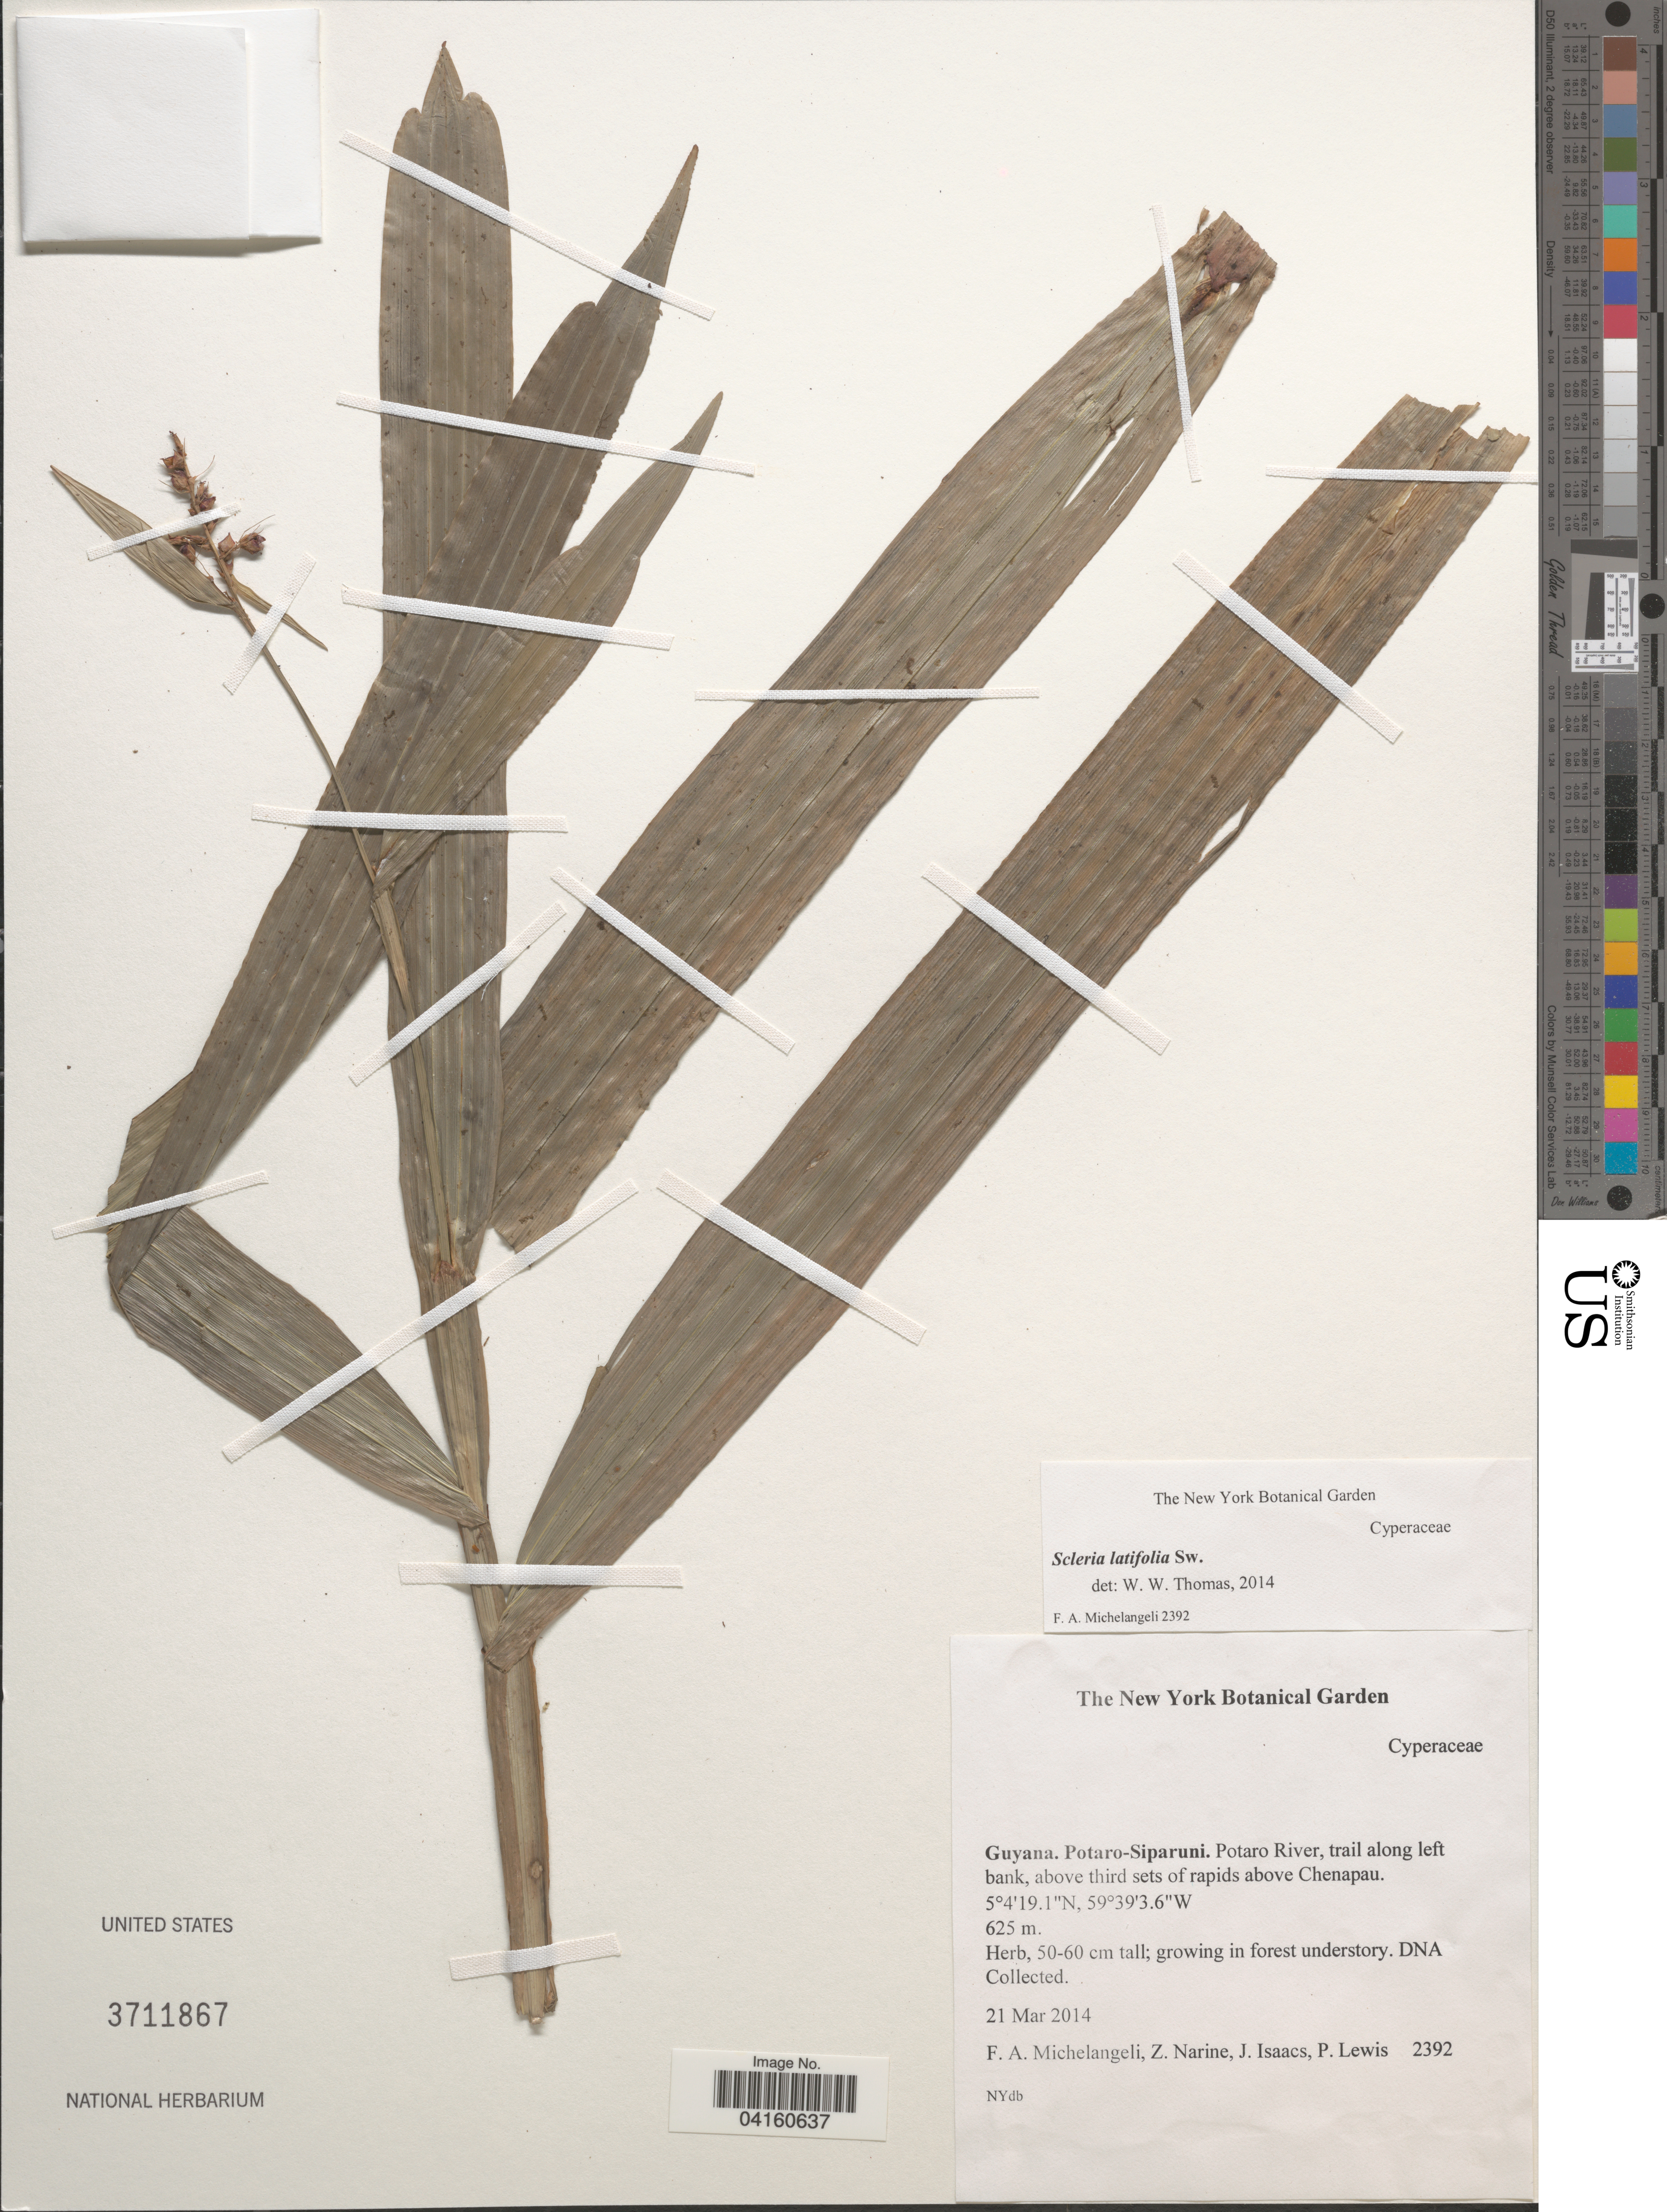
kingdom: Plantae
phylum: Tracheophyta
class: Liliopsida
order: Poales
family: Cyperaceae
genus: Scleria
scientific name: Scleria latifolia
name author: Sw.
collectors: F. A. Michelangeli, Z. Narine, J. Isaacs & P. Lewis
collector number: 2392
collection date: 2014-03-21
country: Guyana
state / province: Potaro-Siparuni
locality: Potaro River, trail along left bank, above third sets of rapids above Chenapau.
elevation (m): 625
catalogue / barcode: US 3711867